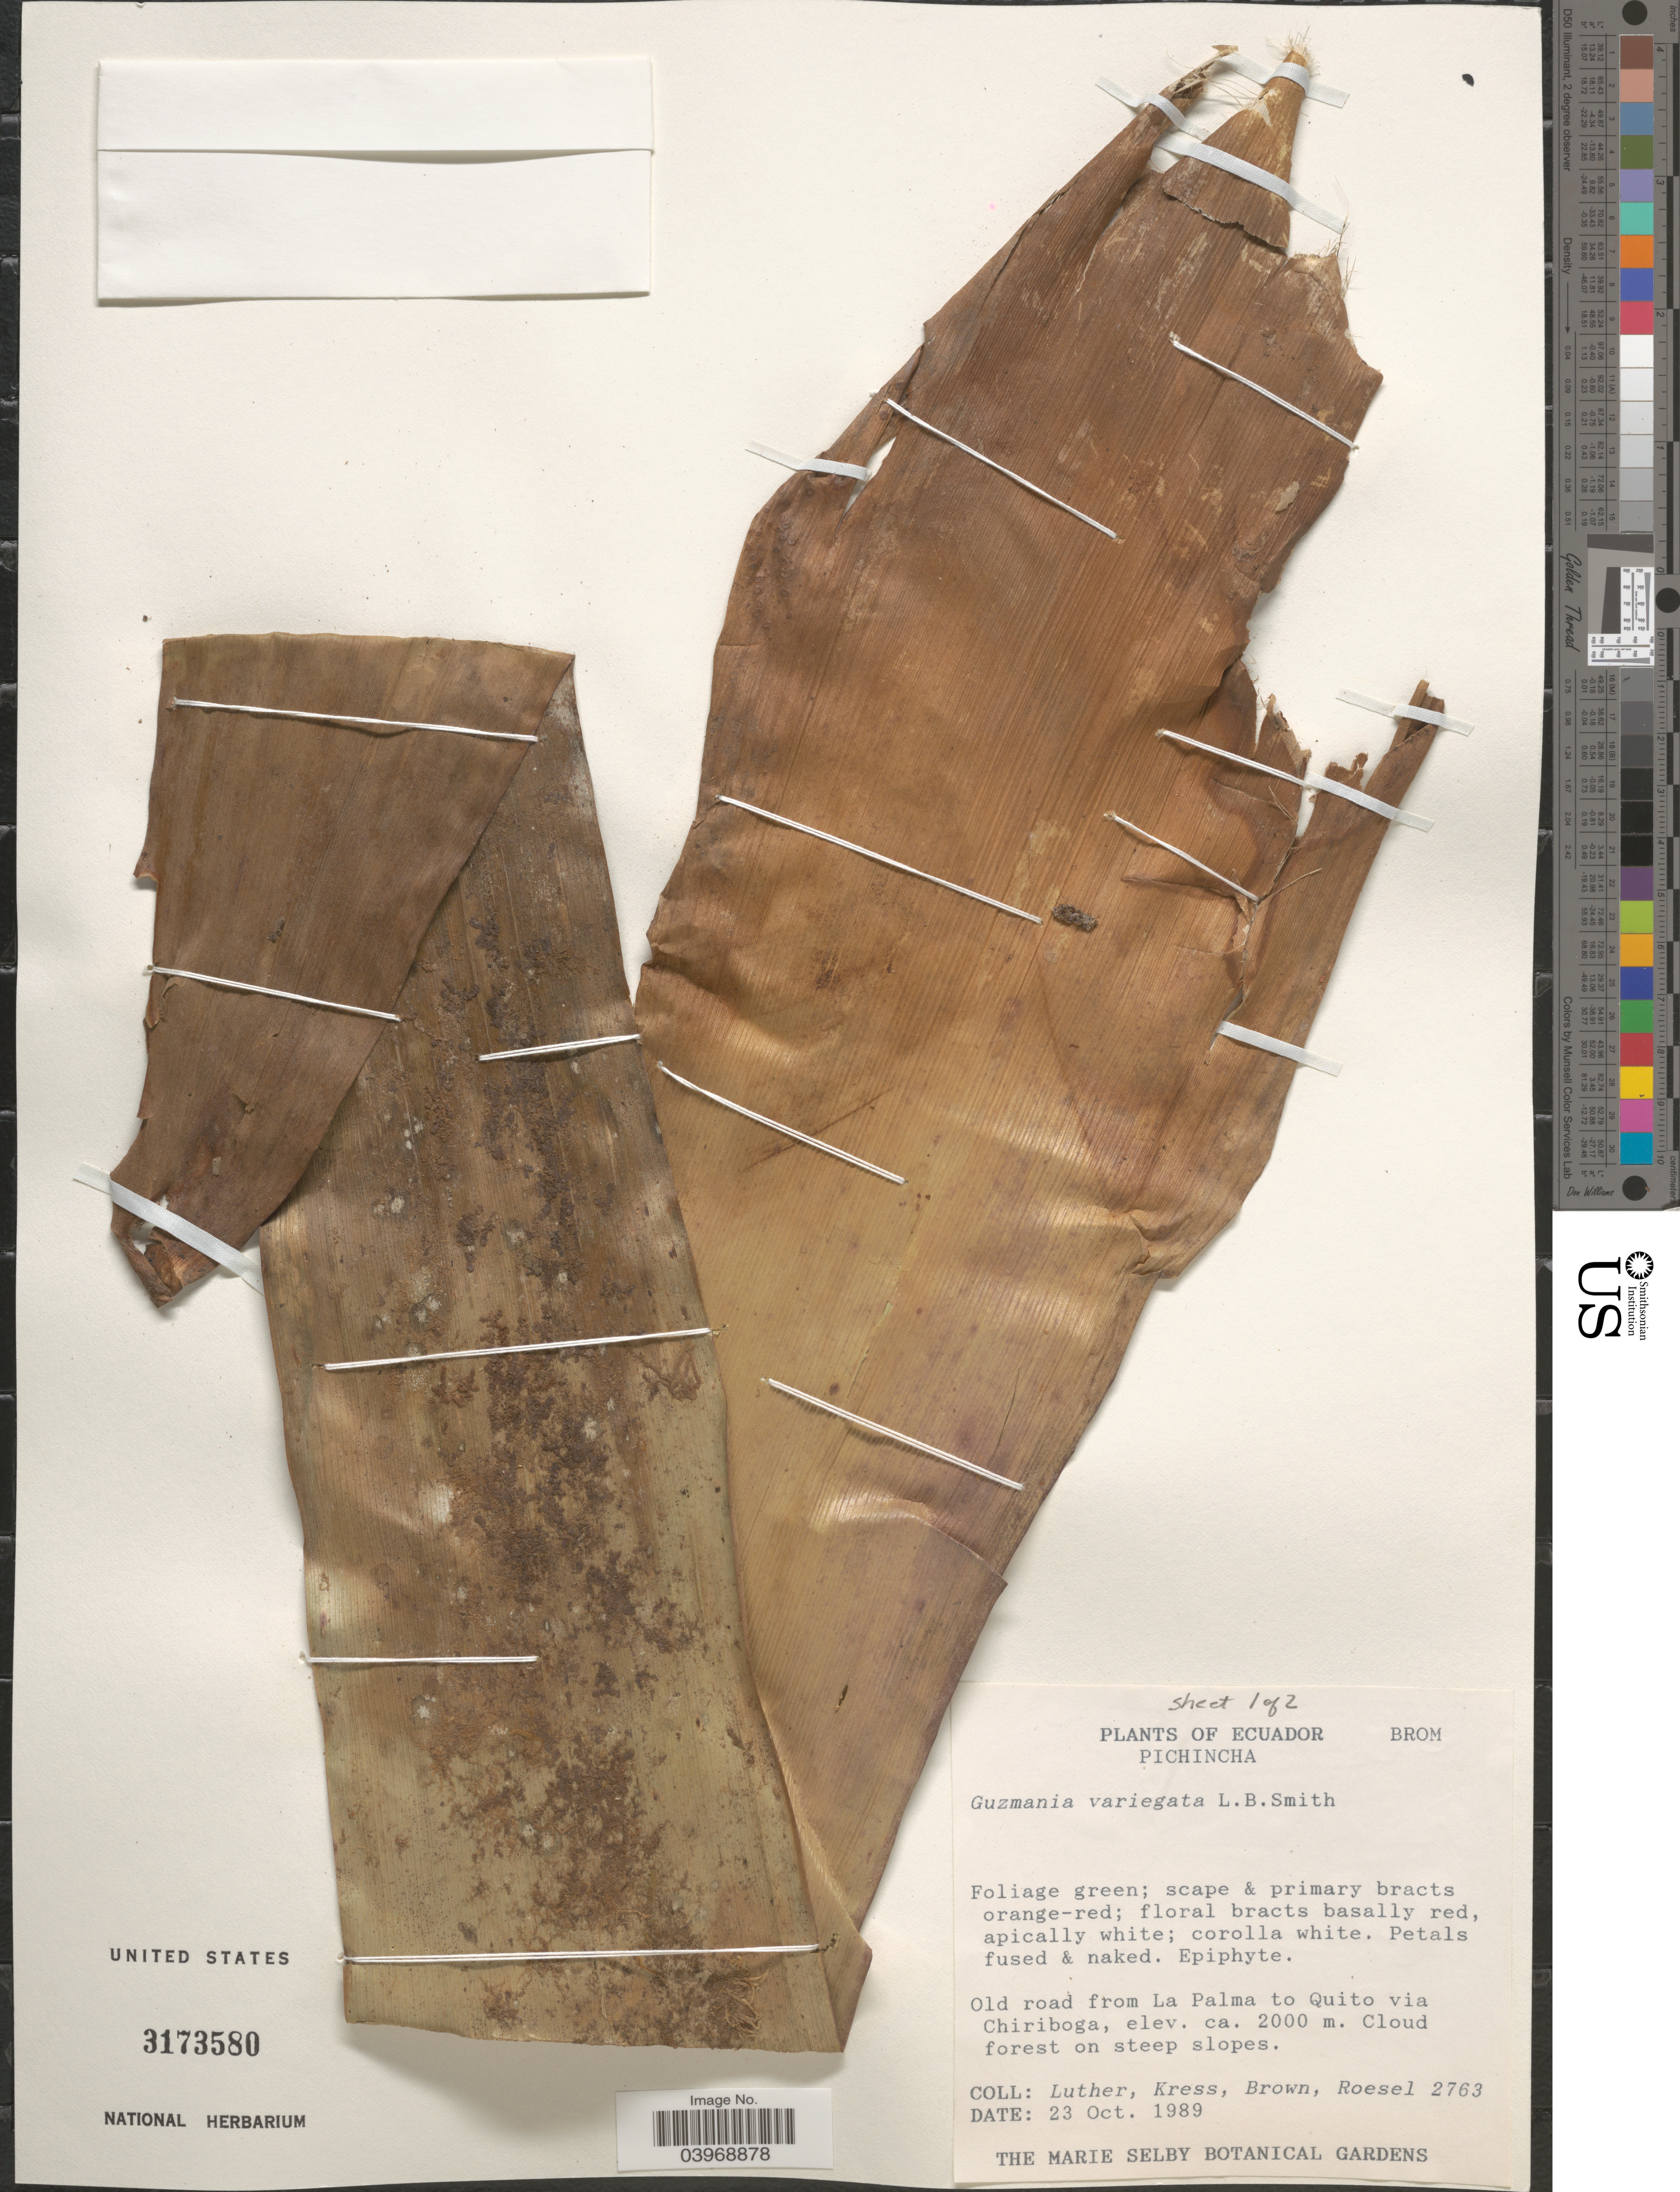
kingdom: Plantae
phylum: Tracheophyta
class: Liliopsida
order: Poales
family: Bromeliaceae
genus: Guzmania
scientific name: Guzmania variegata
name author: L.B. Sm.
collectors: -- Luther, -- Kress, -- Brown & Roesel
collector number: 2763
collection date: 1989-10-23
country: Ecuador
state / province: Pichincha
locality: Old road from La Palma to Quito via Chiriboga. Cloud forest on steep slopes.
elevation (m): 2000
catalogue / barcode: US 3173580